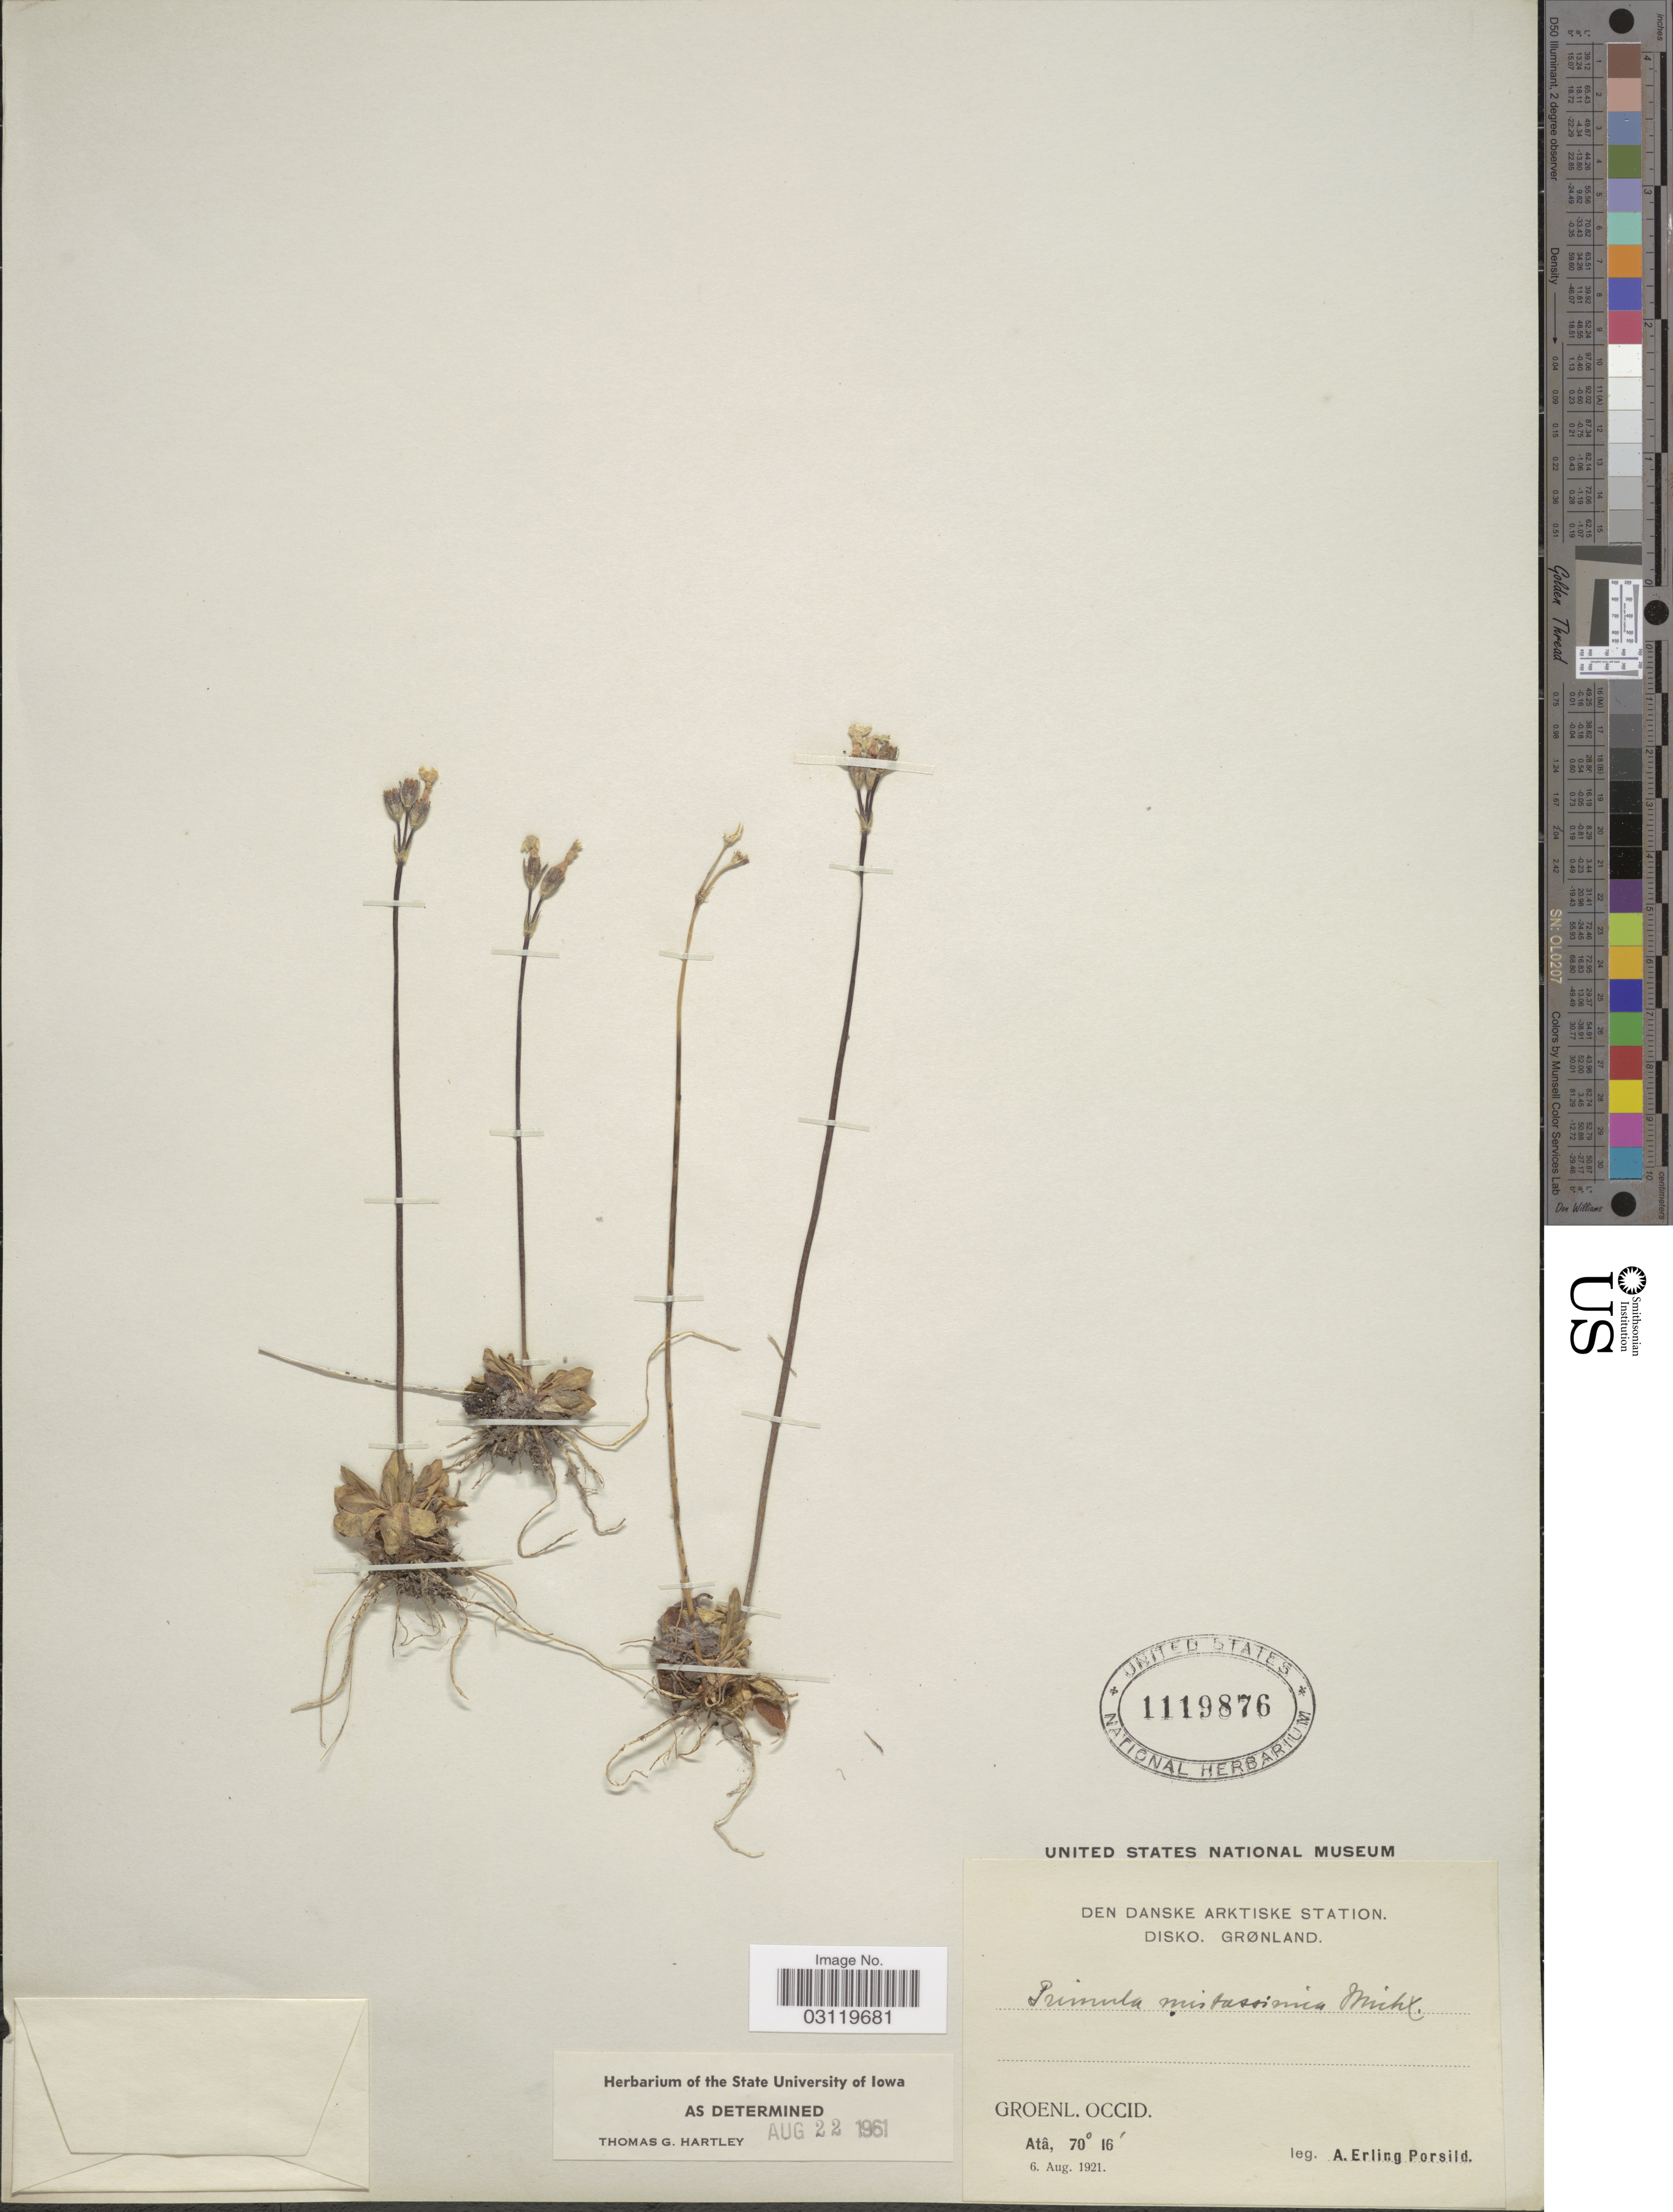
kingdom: Plantae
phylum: Tracheophyta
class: Magnoliopsida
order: Ericales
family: Primulaceae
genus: Primula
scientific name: Primula mistassinica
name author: Michx.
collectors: A. E. Porsild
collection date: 1921-08-06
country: Greenland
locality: Den Danske Arktiske Station Disko, Grønland. Groen. occid., Atâ.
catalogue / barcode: US 1119876